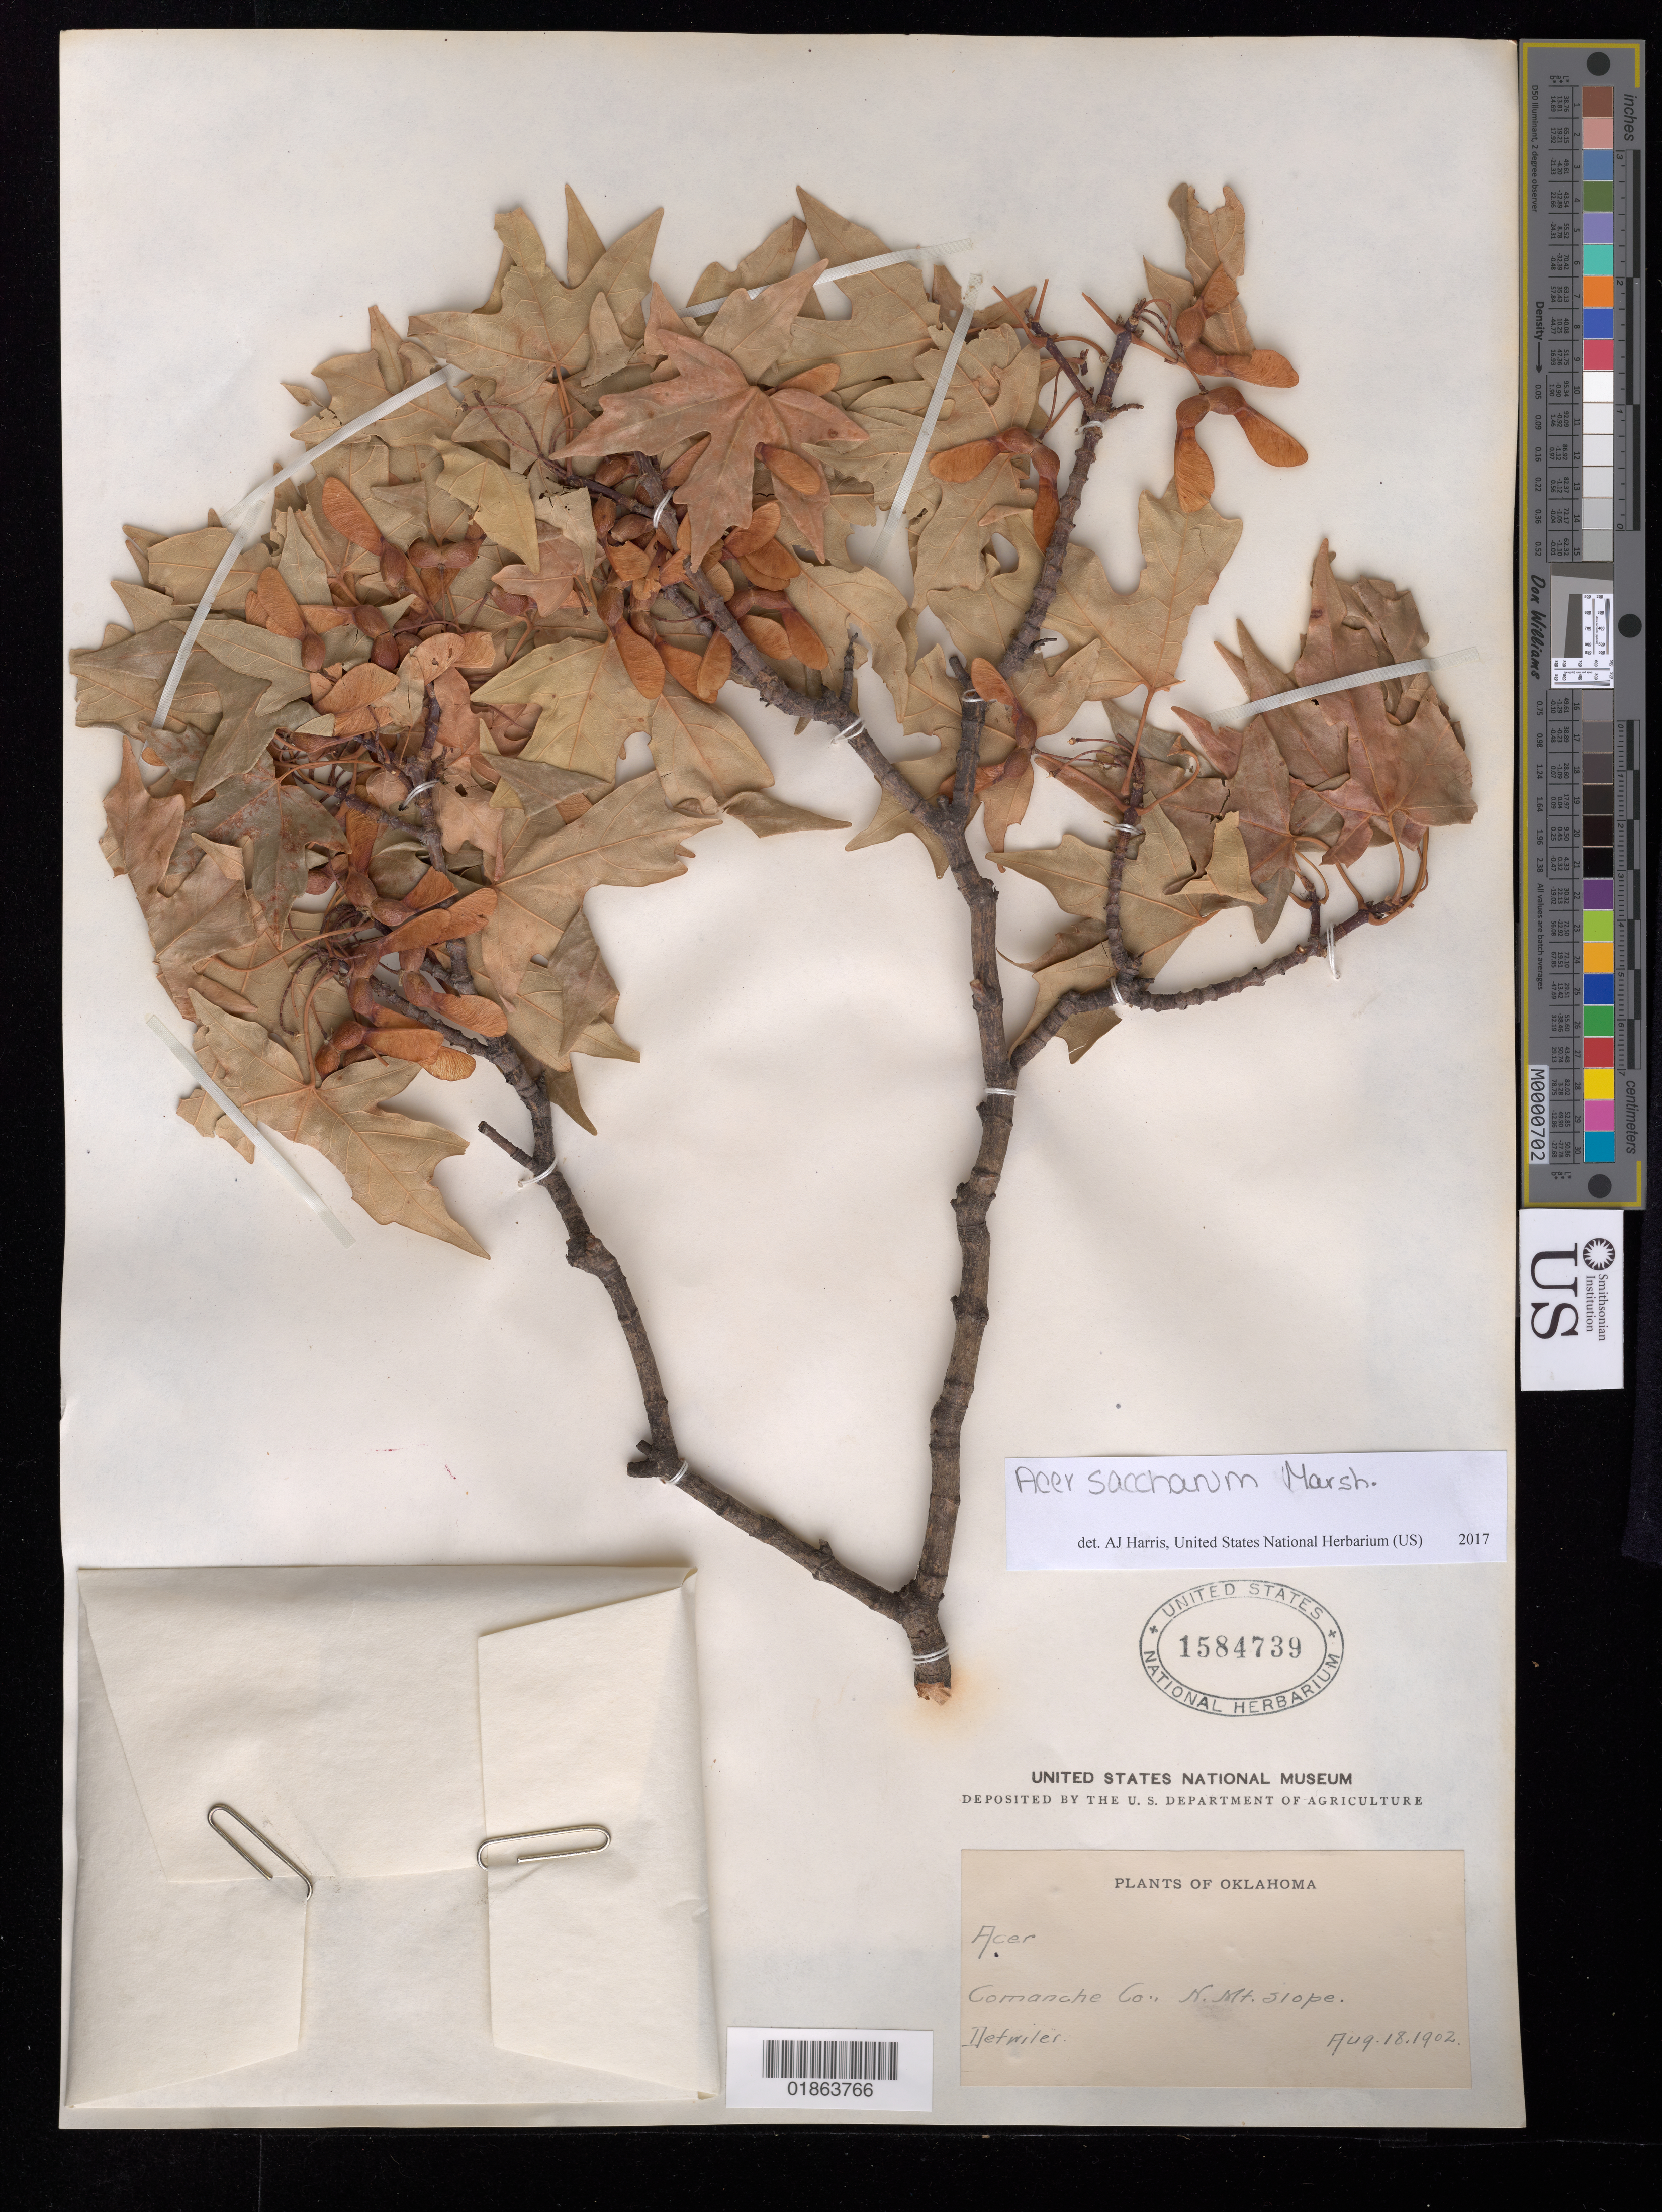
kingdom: Plantae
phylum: Tracheophyta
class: Magnoliopsida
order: Sapindales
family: Sapindaceae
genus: Acer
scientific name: Acer saccharum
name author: Marshall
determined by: Harris, A. J., (UNITED STATES)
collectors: -. Detwiler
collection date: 1902-08-18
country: United States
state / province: Oklahoma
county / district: Comanche County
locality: N. Mt. slope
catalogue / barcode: US 1584739